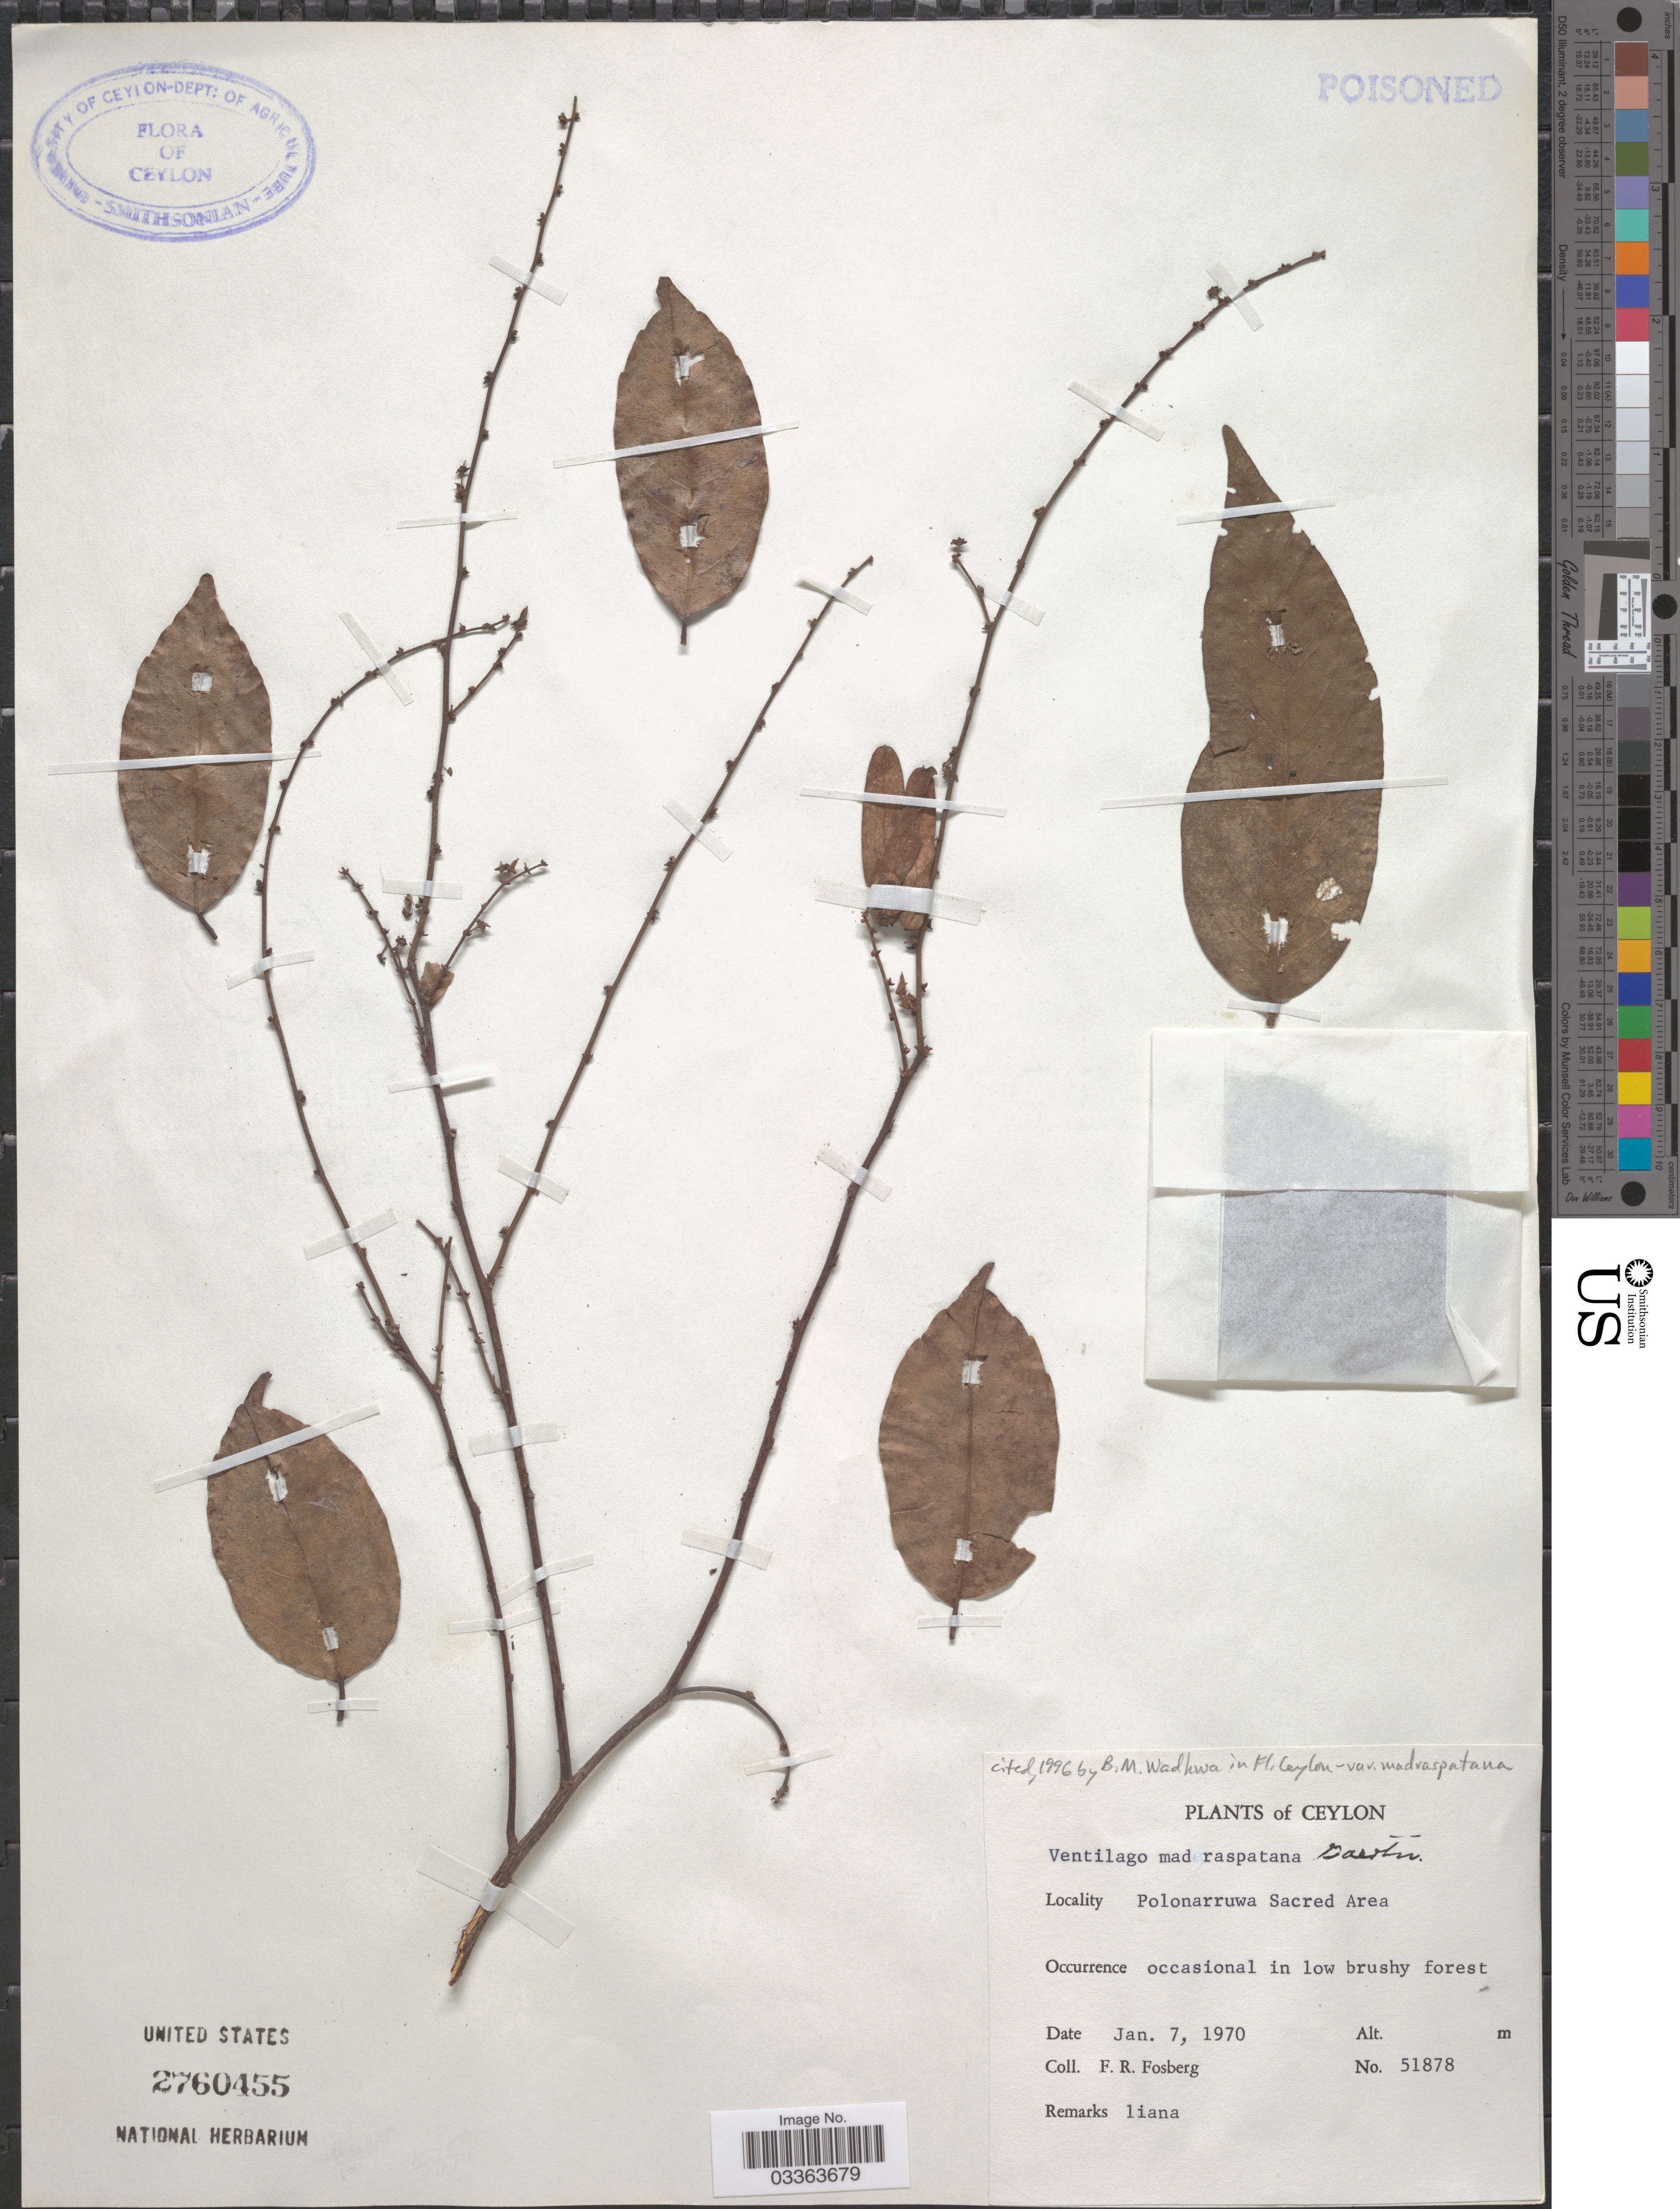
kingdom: Plantae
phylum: Tracheophyta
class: Magnoliopsida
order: Rosales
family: Rhamnaceae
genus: Ventilago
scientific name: Ventilago madraspatana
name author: Gaertn.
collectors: F. R. Fosberg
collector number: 51878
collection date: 1970-01-07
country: Sri Lanka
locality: Ceylon. Polonarruwa, Sacred Area.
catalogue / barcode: US 2760455